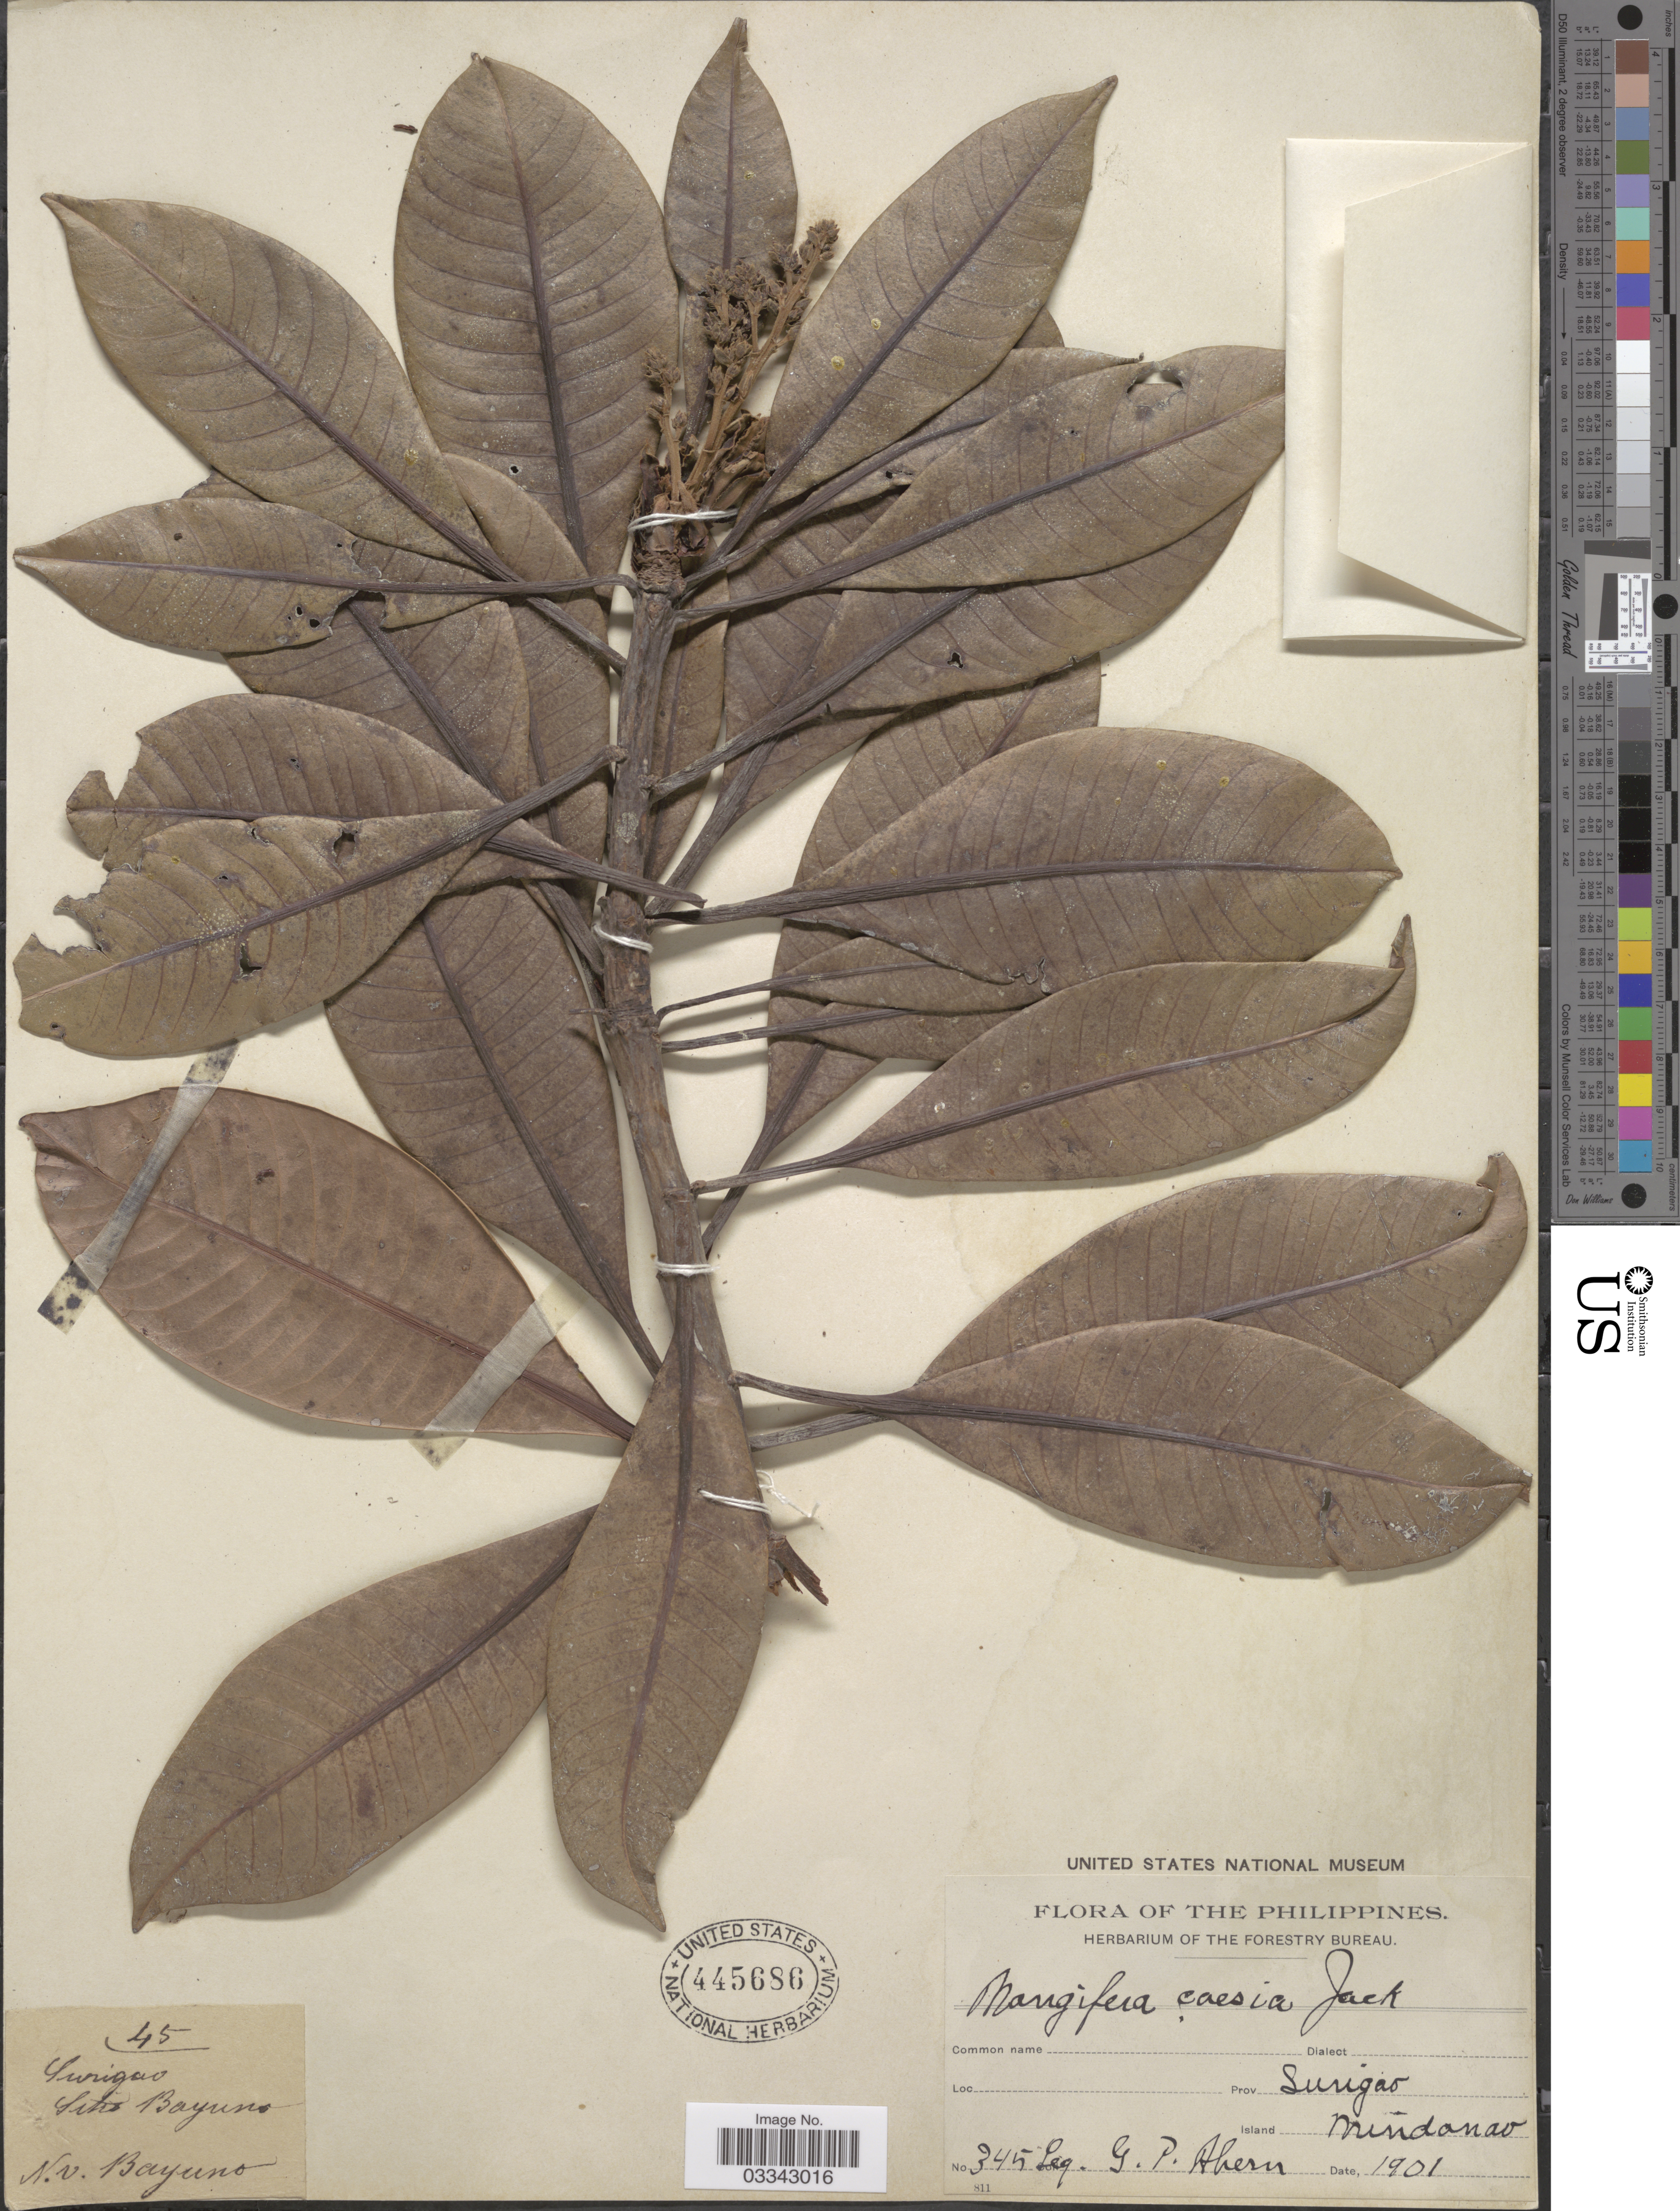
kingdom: Plantae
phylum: Tracheophyta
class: Magnoliopsida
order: Sapindales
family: Anacardiaceae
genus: Mangifera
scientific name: Mangifera caesia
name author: Jack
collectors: G. Ahern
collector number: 345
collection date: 1901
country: Philippines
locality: Prov Surigao. Island Mindanao.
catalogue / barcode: US 445686